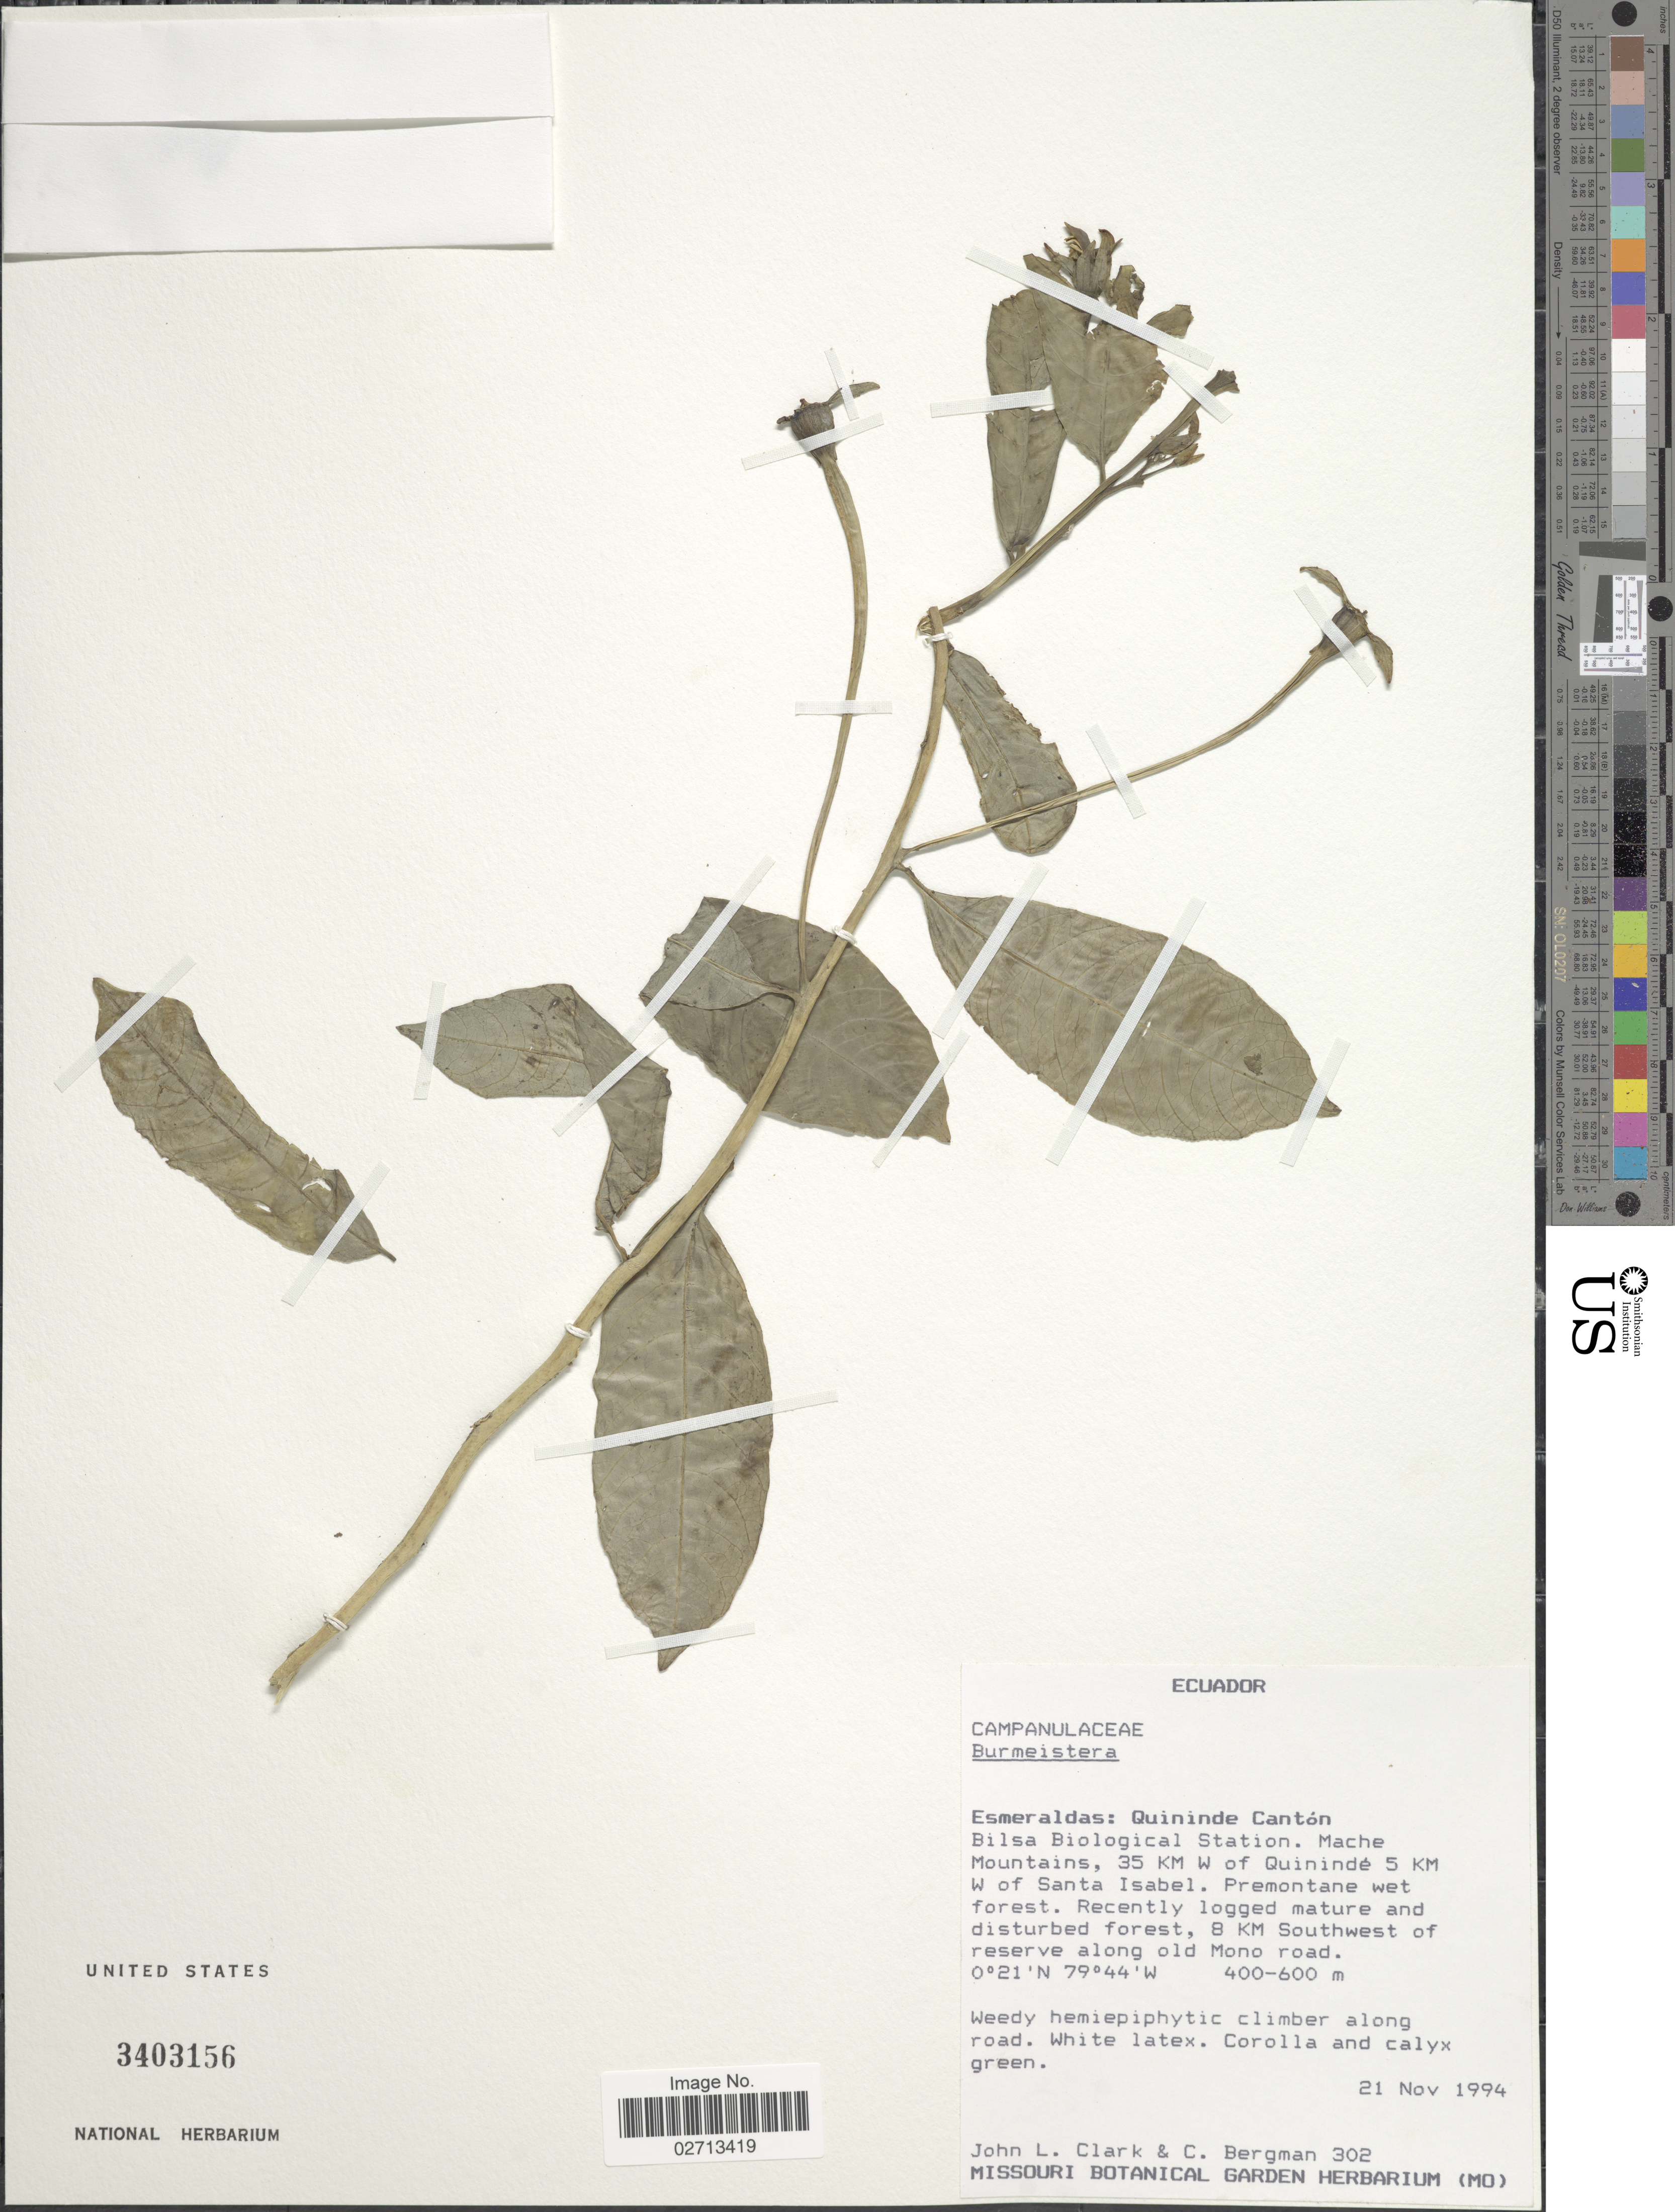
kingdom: Plantae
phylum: Tracheophyta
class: Magnoliopsida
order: Asterales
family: Campanulaceae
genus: Burmeistera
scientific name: Burmeistera sp.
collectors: J. L. Clark & C. Bergman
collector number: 302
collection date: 1994-11-21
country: Ecuador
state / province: Esmeraldas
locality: Quininde Cantón. Bilsa Biological Station. Mache Mountains, 35 KM W of Quinindé 5 KM W of Santa Isabel. 8 KM Southwest of reserve along old Mono road.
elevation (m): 400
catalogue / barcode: US 3403156